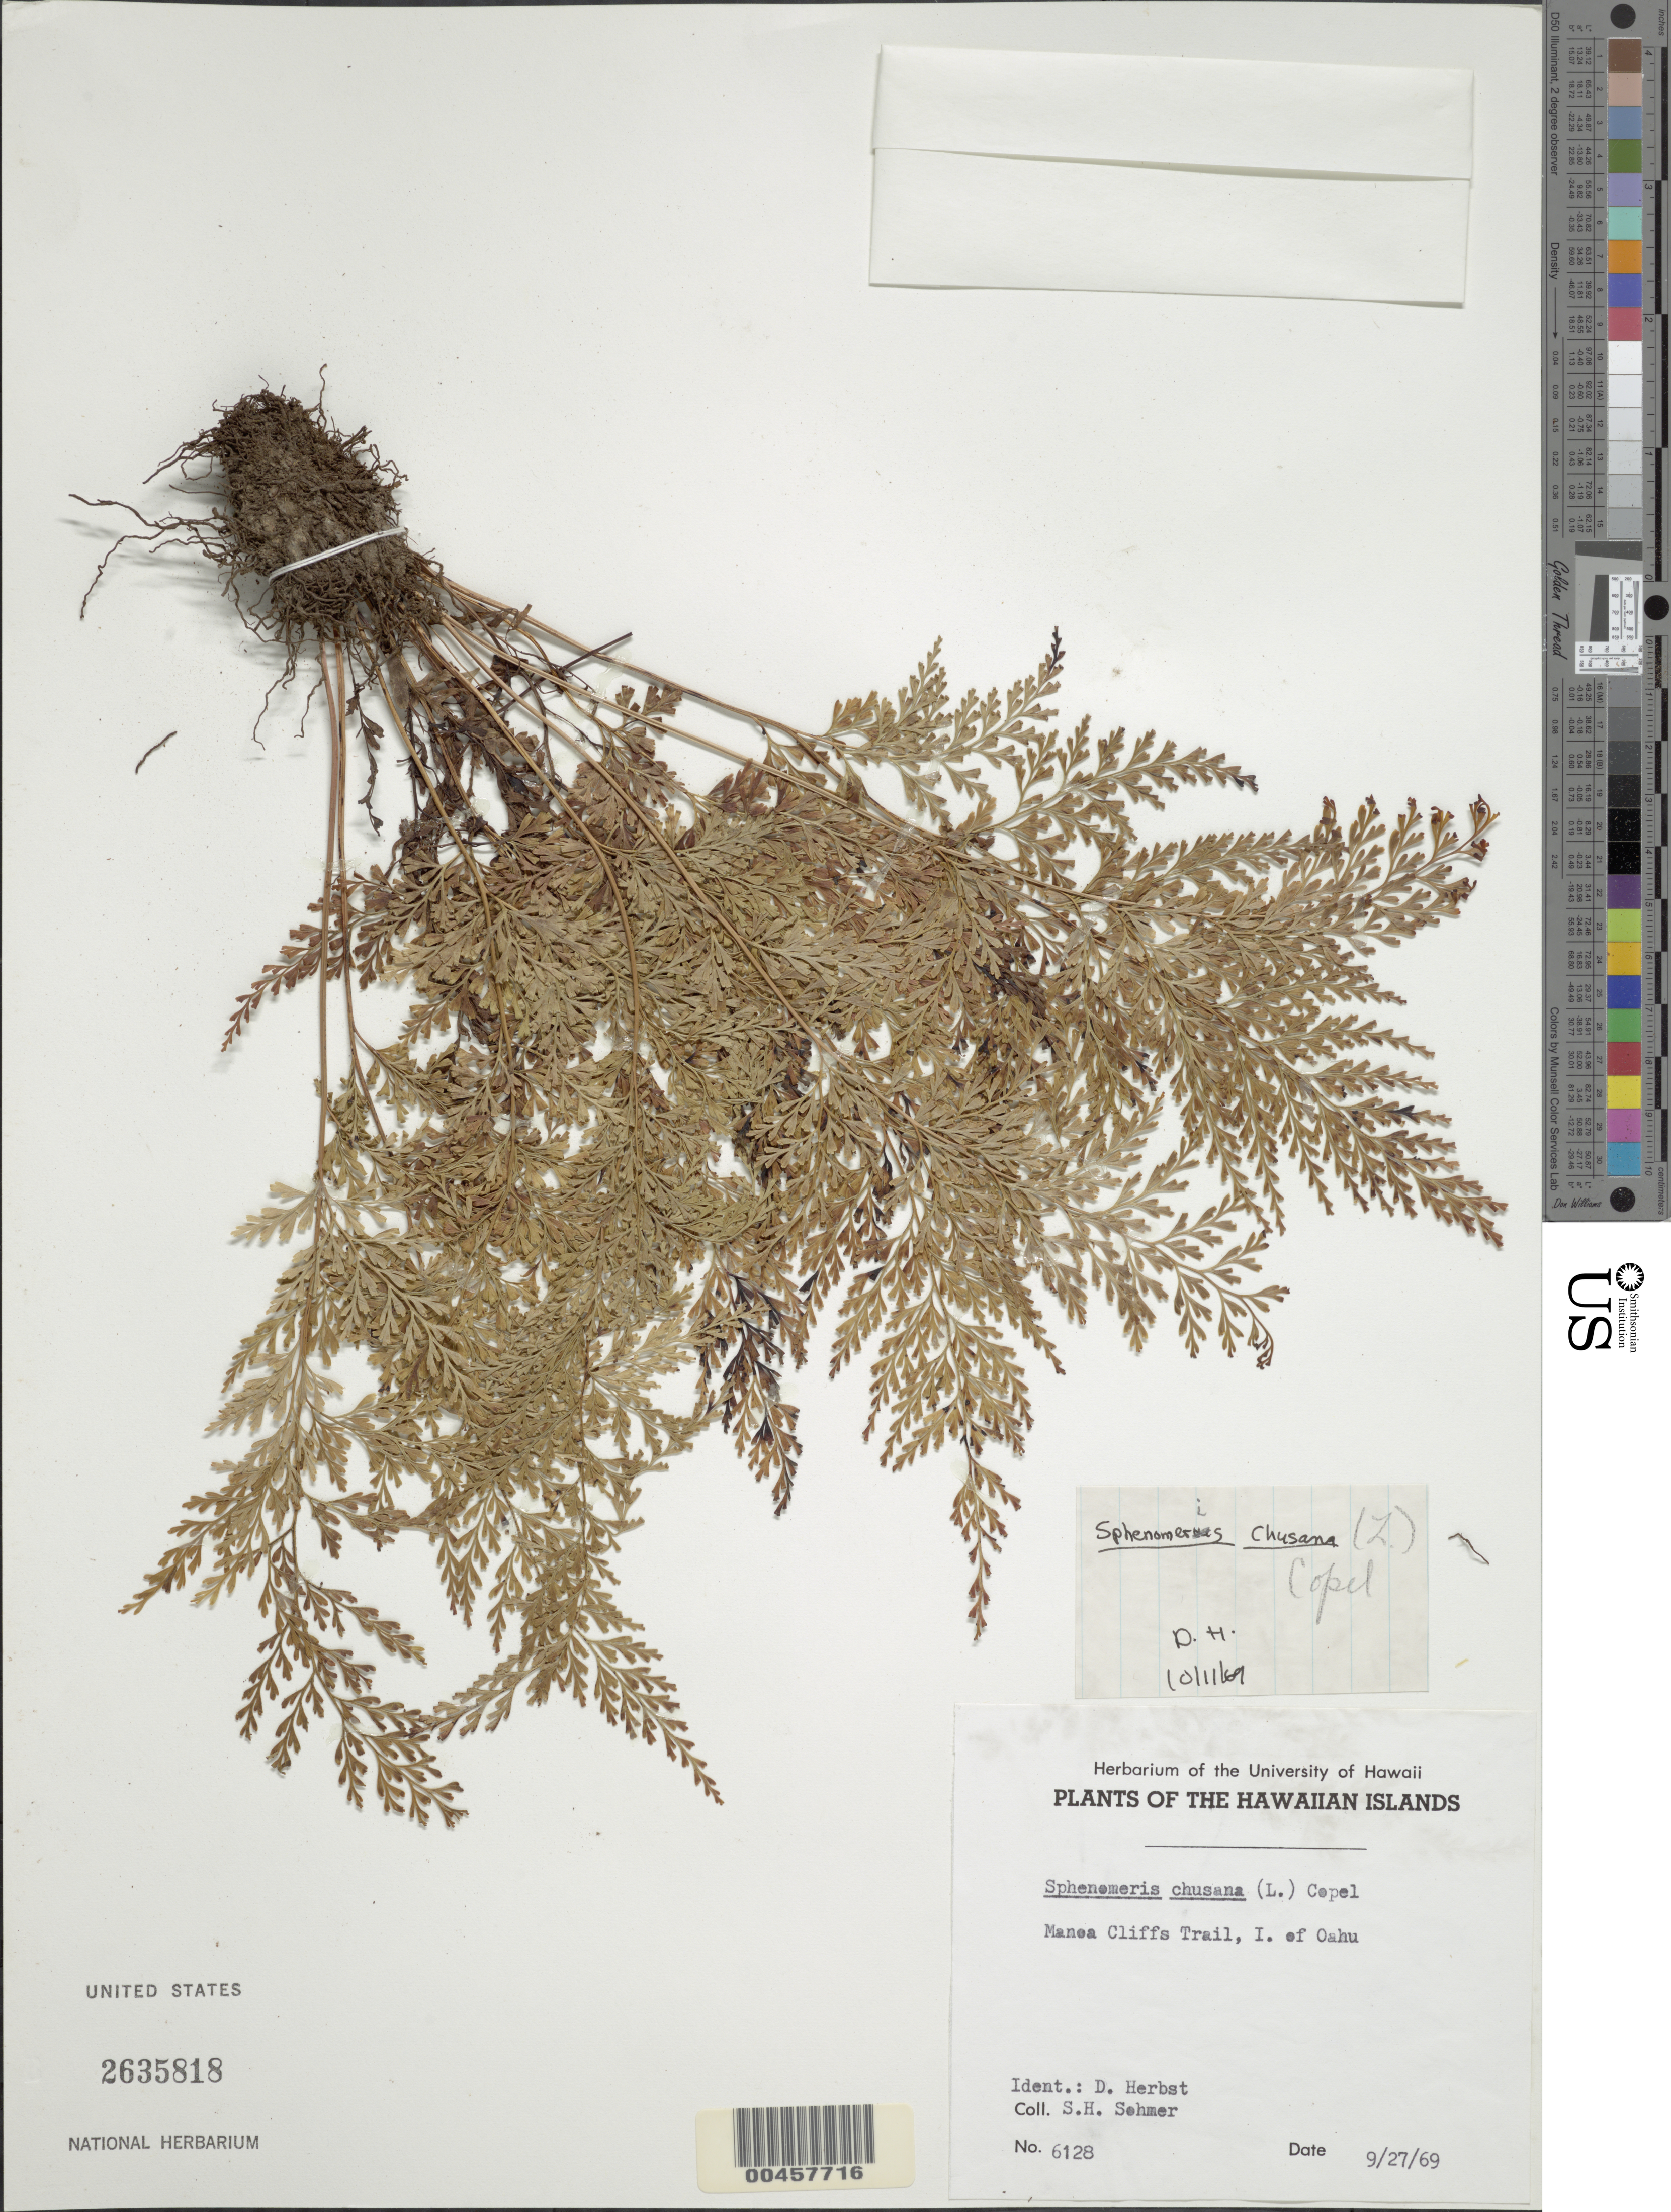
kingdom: Plantae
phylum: Tracheophyta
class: Polypodiopsida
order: Polypodiales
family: Lindsaeaceae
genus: Sphenomeris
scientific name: Sphenomeris chinensis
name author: (L.) Maxon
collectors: S. H. Sohmer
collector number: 6128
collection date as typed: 27 Sep 1969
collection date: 1969-09-27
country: United States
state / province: Hawaii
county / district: Honolulu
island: Oahu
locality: Manoa Cliffs Trail, I. of Oahu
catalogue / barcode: US 2635818